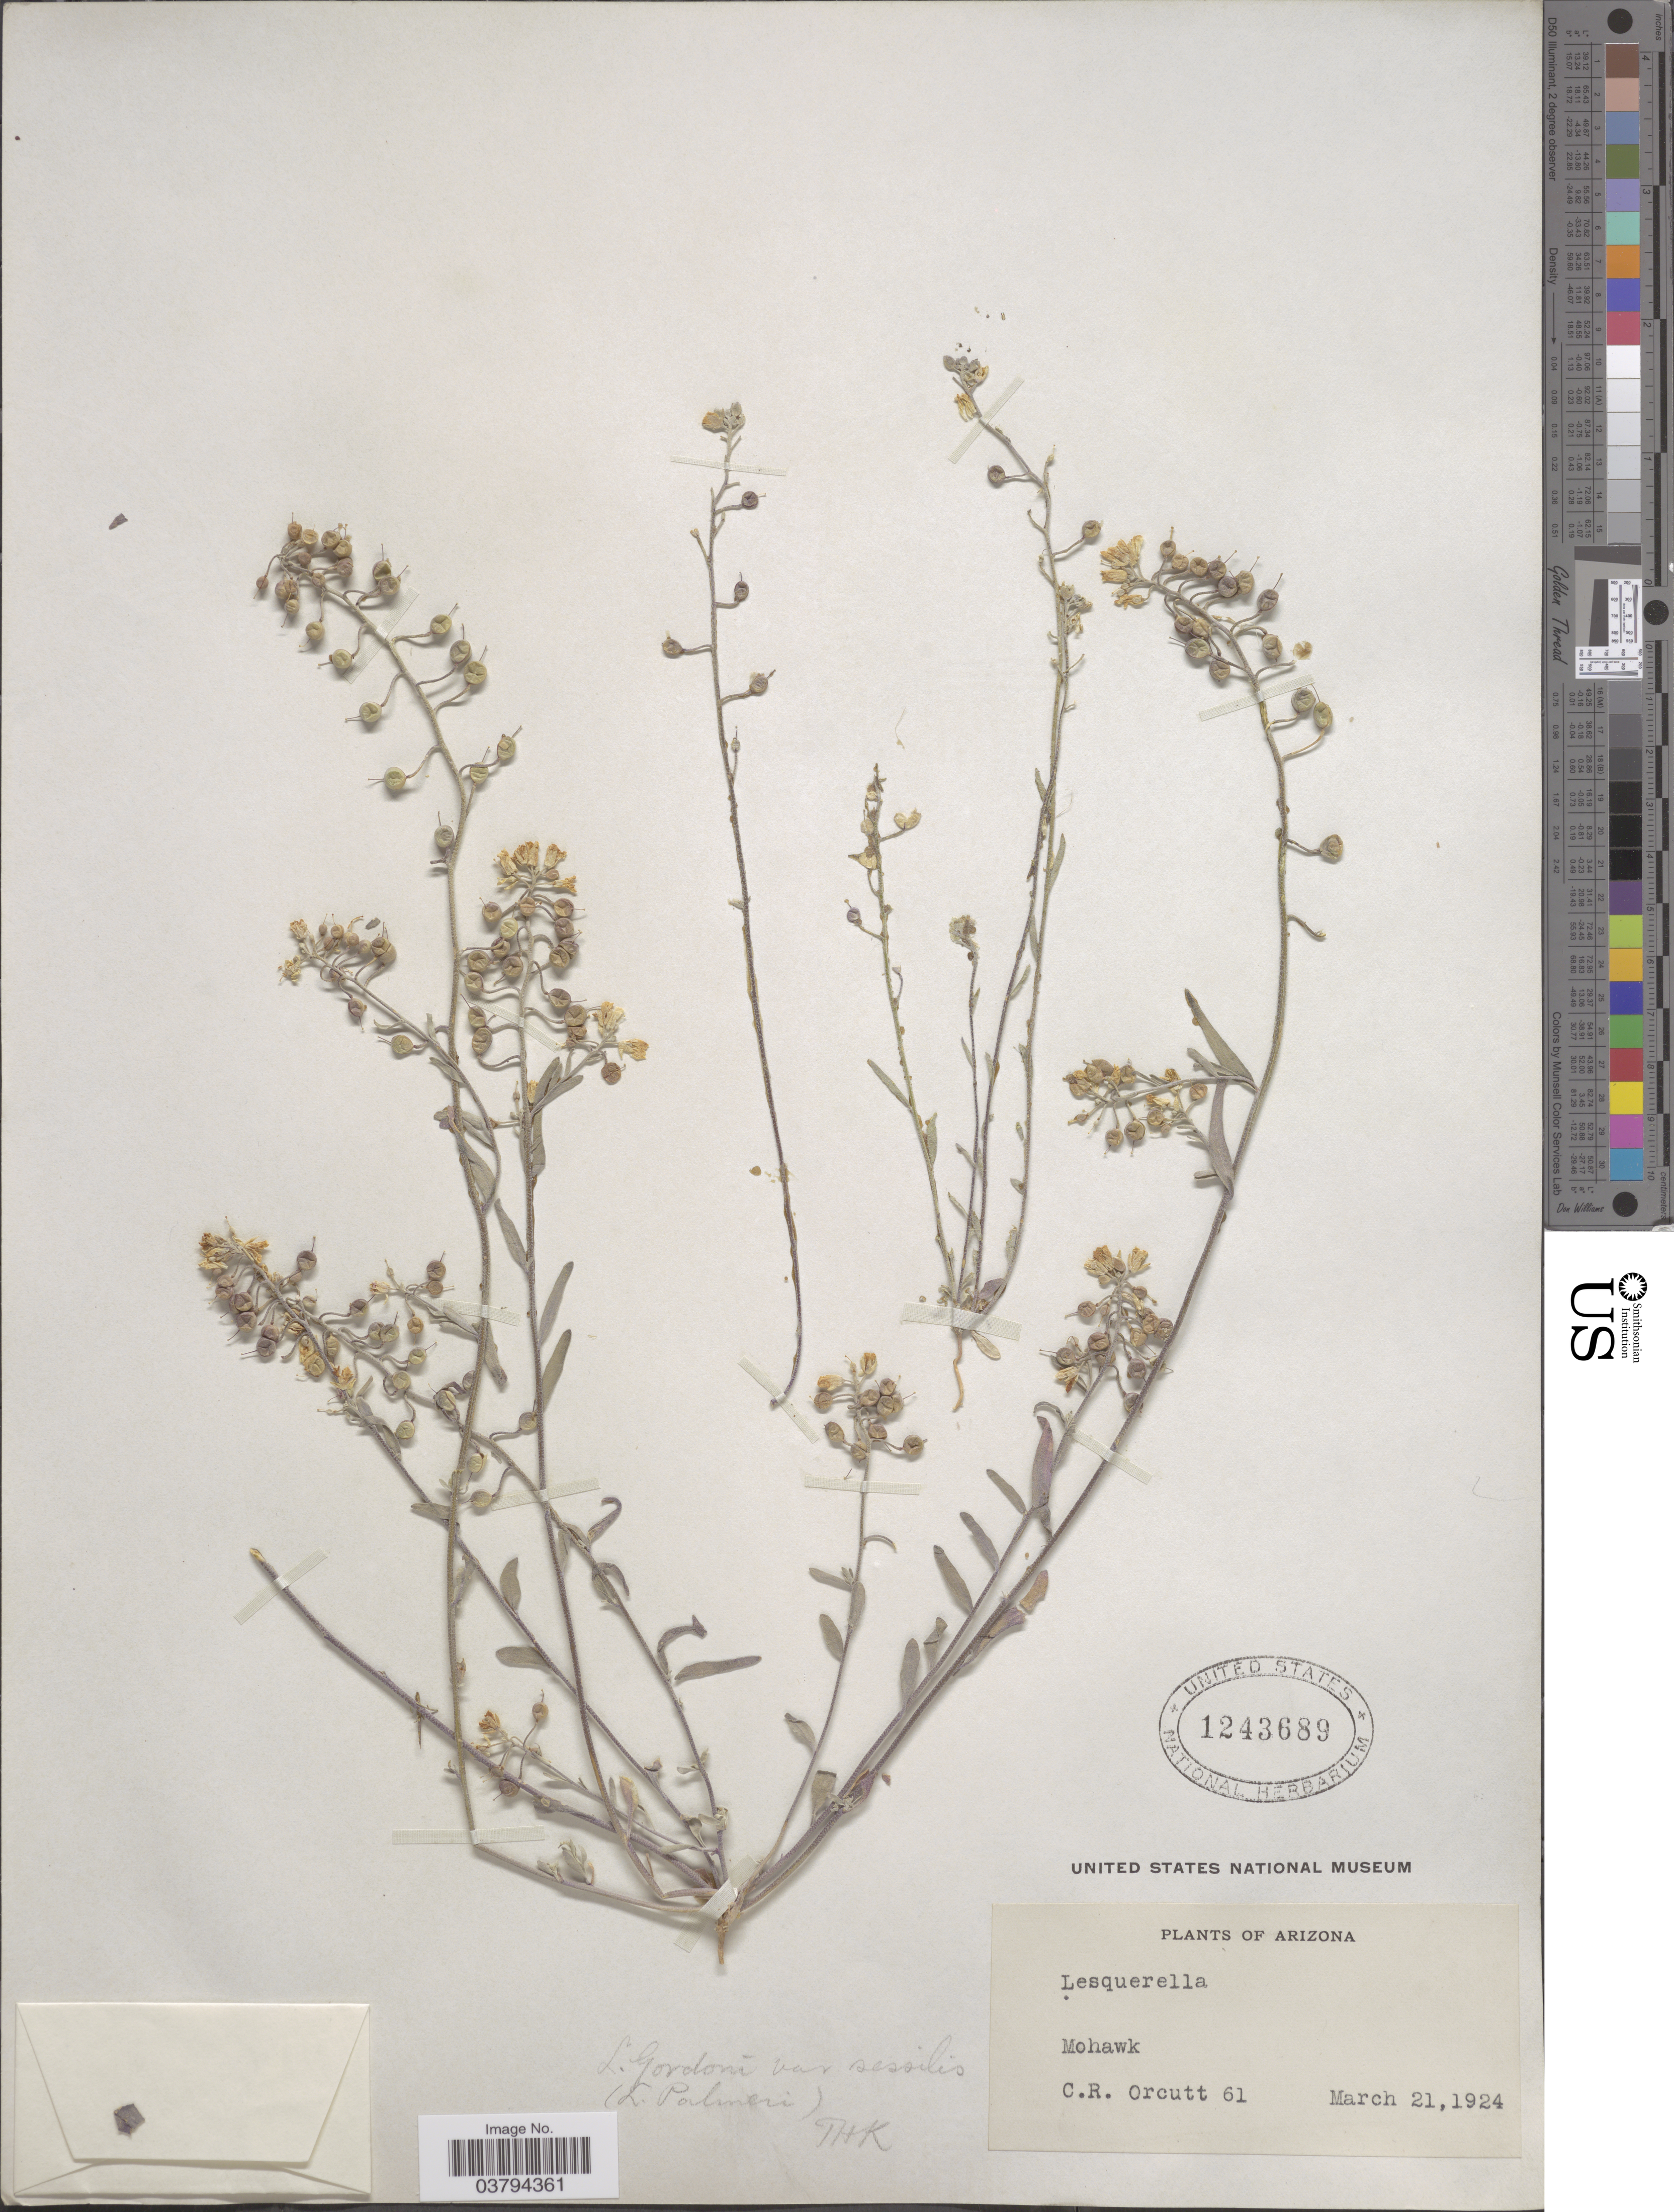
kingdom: Plantae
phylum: Tracheophyta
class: Magnoliopsida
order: Brassicales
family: Brassicaceae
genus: Lesquerella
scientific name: Lesquerella tenella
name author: A. Nelson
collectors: C. R. Orcutt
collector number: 61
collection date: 1924-03-21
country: United States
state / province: Arizona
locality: Mohawk.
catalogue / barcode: US 1243689